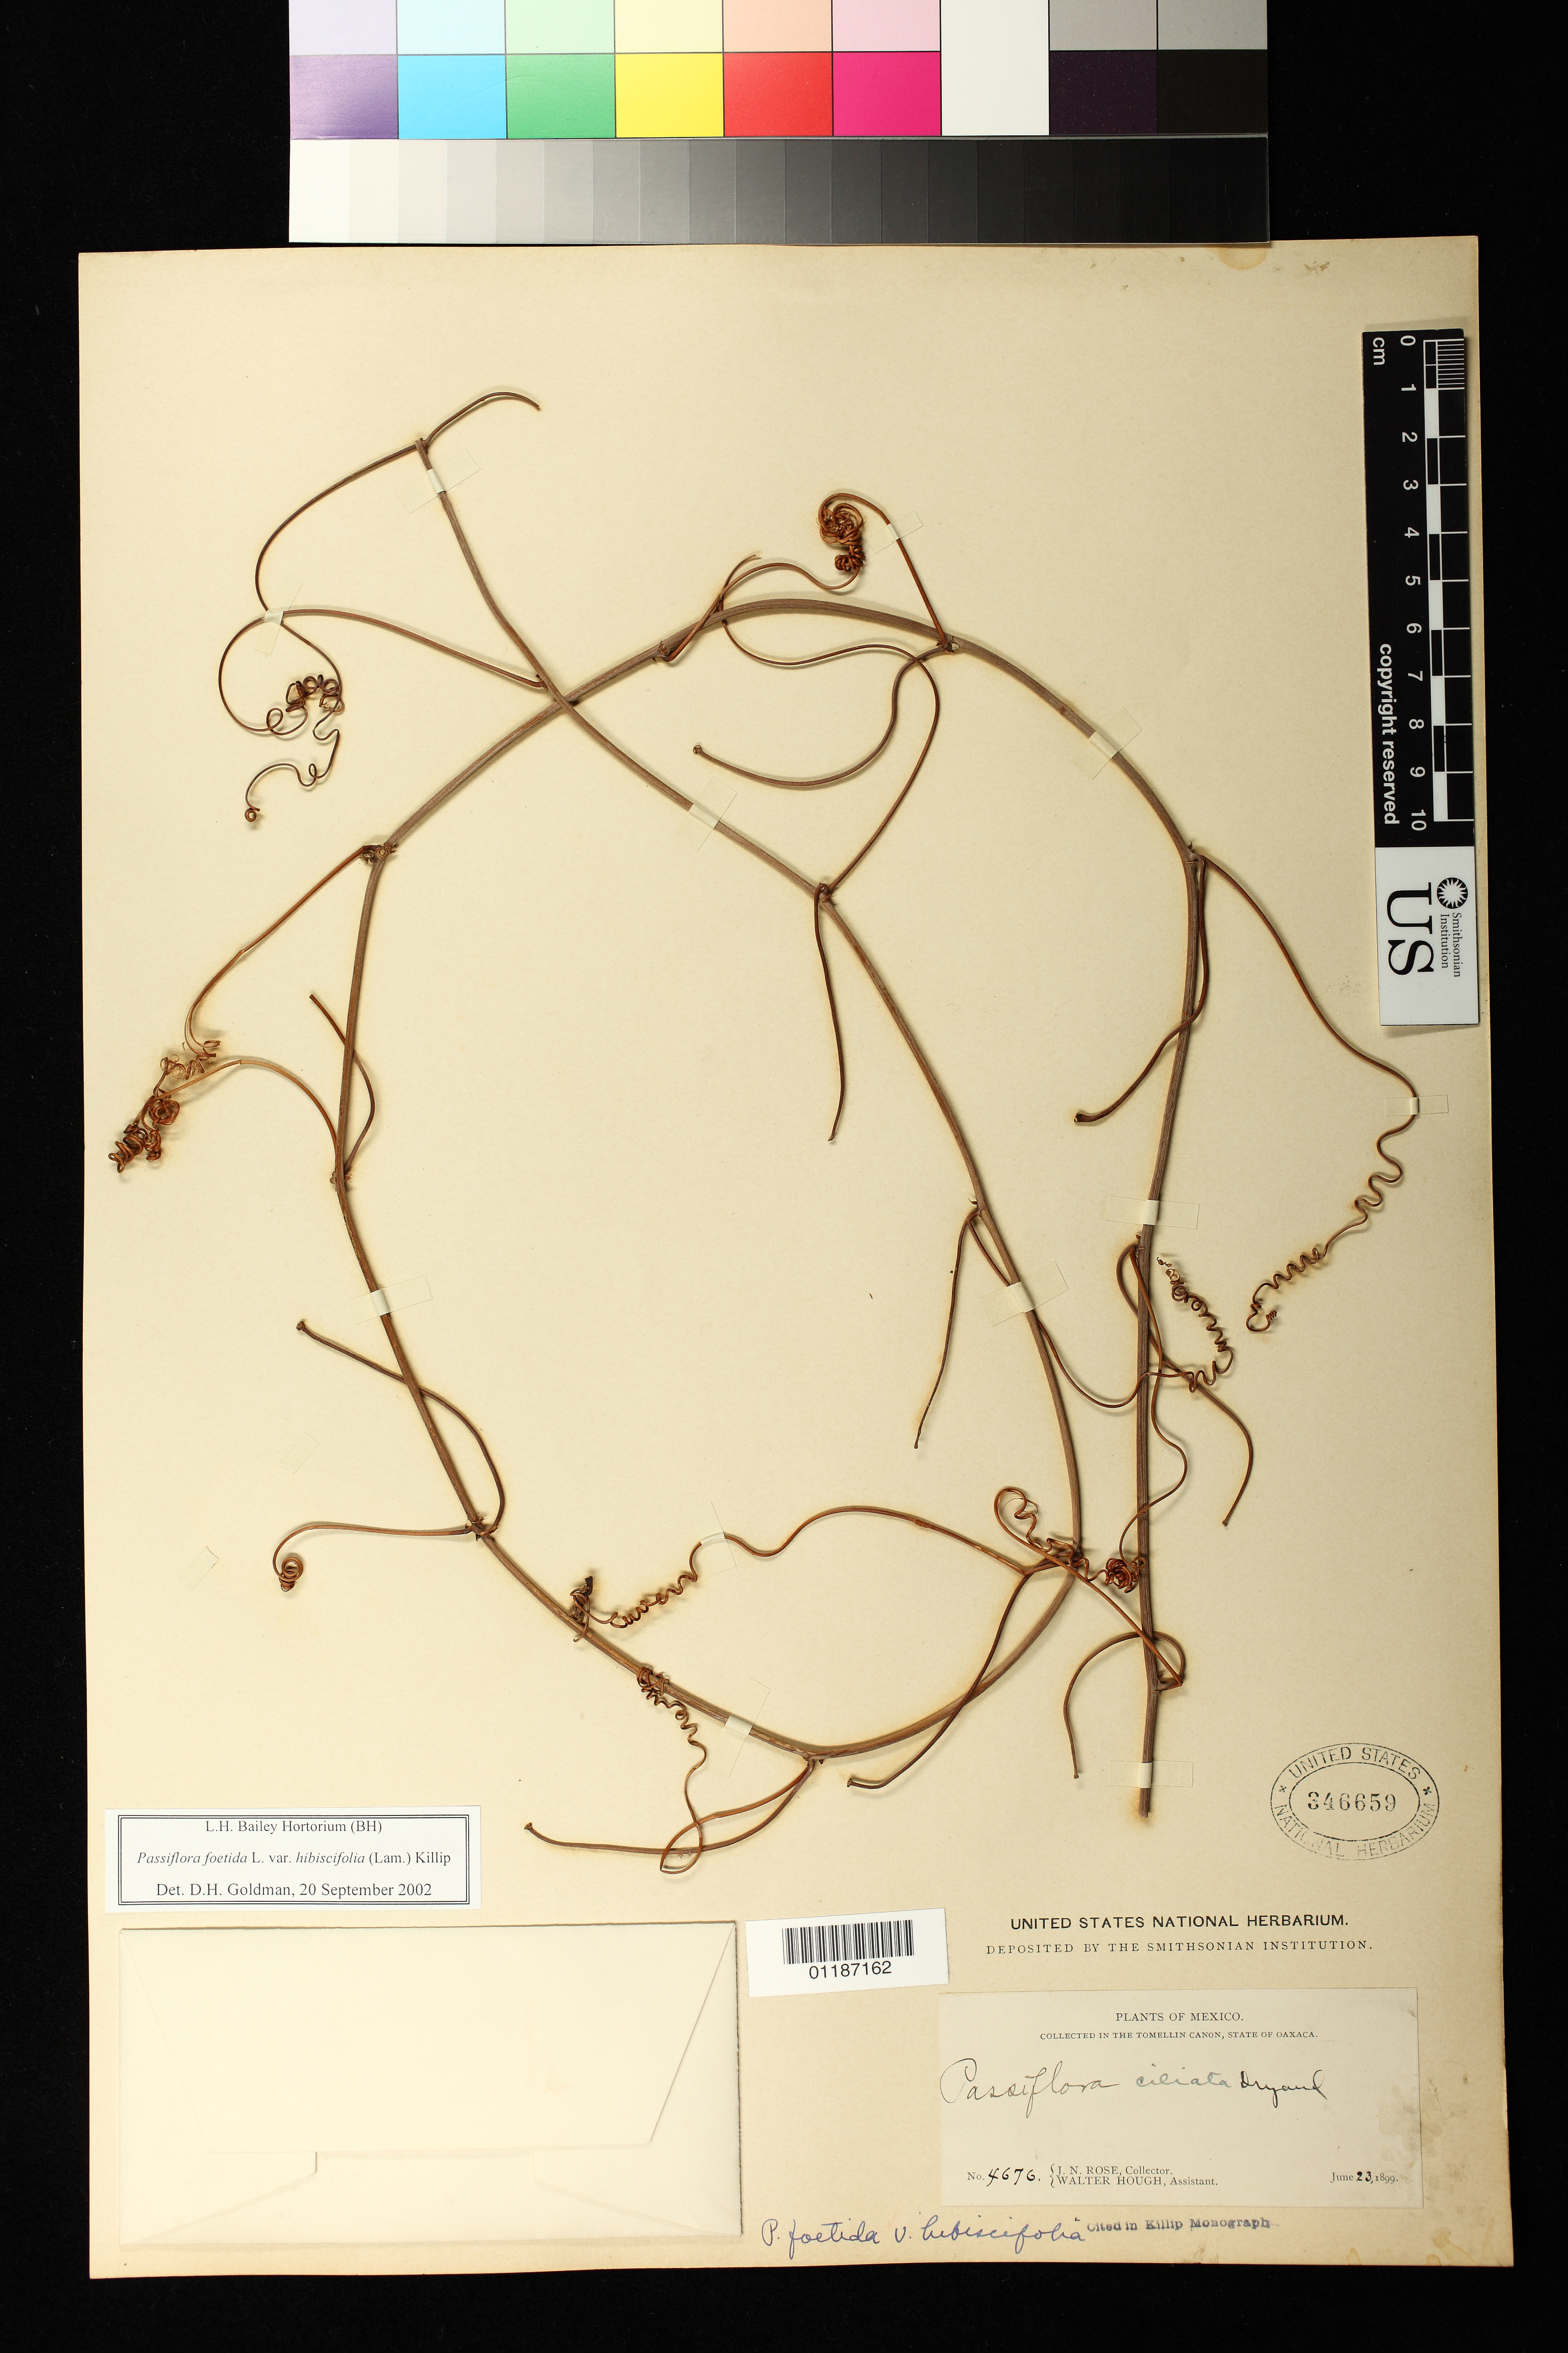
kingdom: Plantae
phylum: Tracheophyta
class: Magnoliopsida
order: Malpighiales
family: Passifloraceae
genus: Passiflora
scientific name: Passiflora foetida var. hibiscifolia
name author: L.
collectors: J. N. Rose & W. Hough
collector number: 4676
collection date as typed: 23 Jun 1899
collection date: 1899-06-23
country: Mexico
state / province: Oaxaca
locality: Tomellin Canon.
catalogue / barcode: US 346659